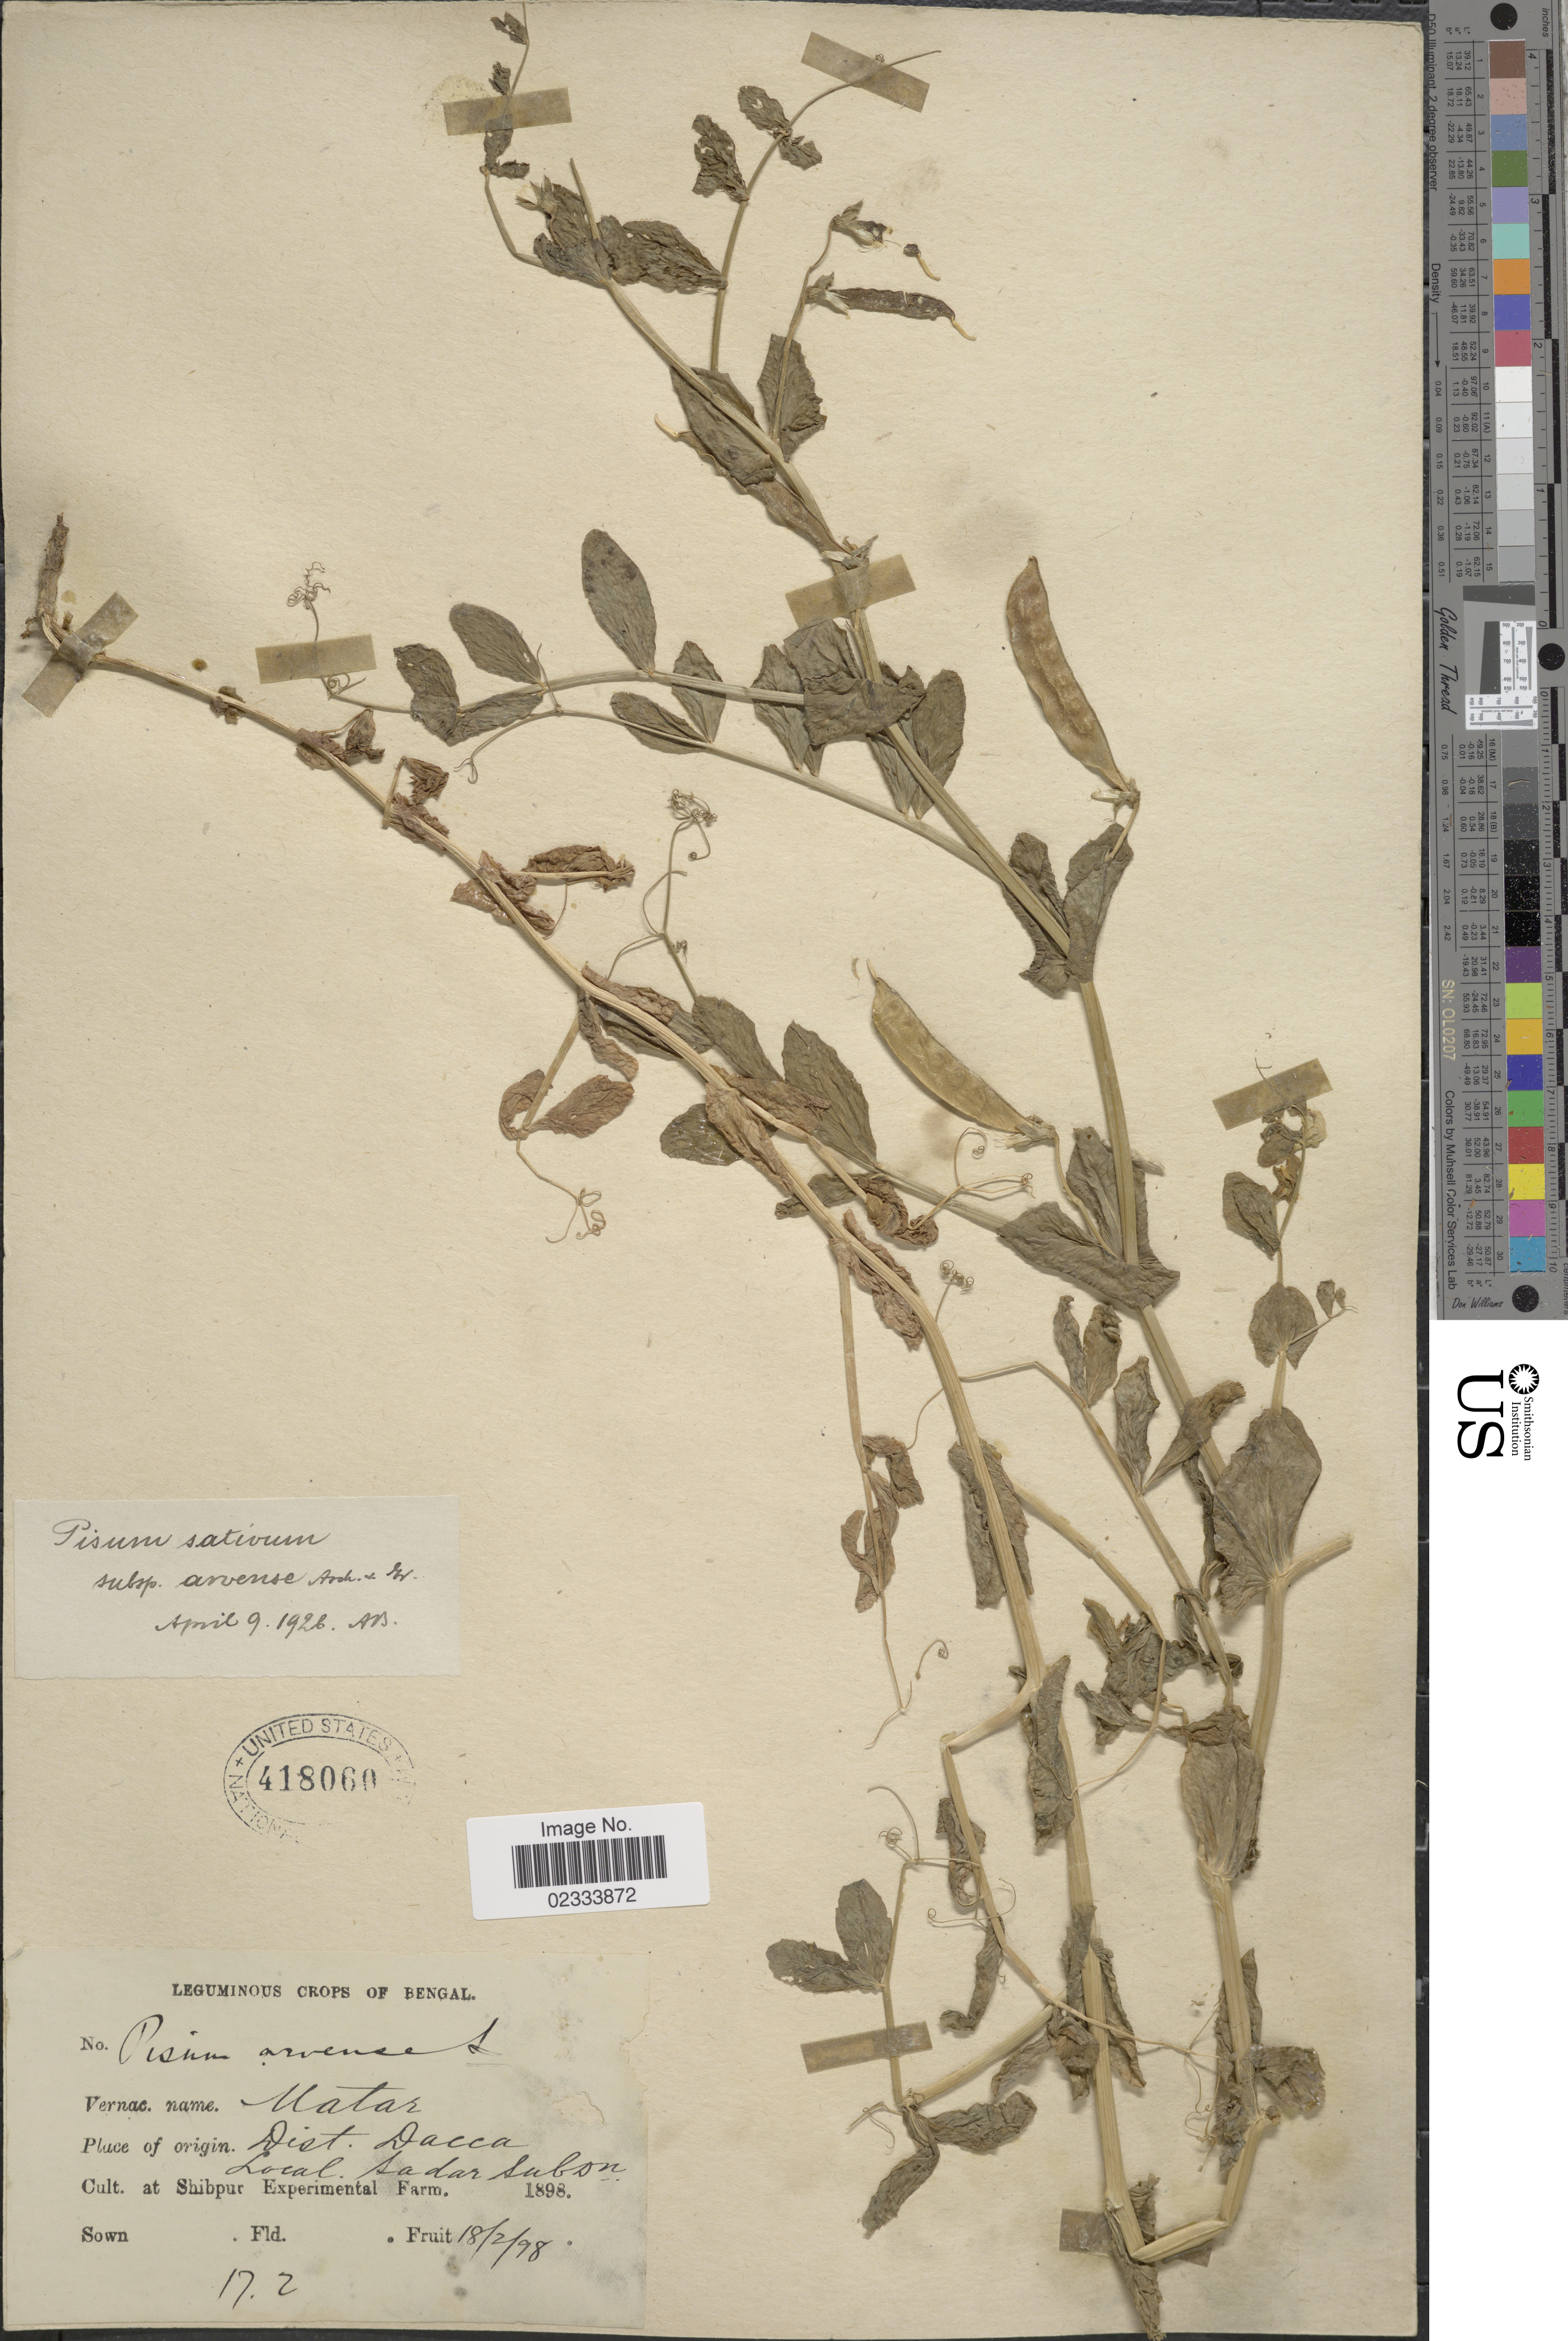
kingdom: Plantae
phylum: Tracheophyta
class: Magnoliopsida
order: Fabales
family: Fabaceae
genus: Pisum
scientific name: Pisum sativum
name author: L.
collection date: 1898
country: Bangladesh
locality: Loca, Sadar Subon [interpreted], Dist. Dacca, Bengal, Shibur Experimental Farm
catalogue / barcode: US 418060